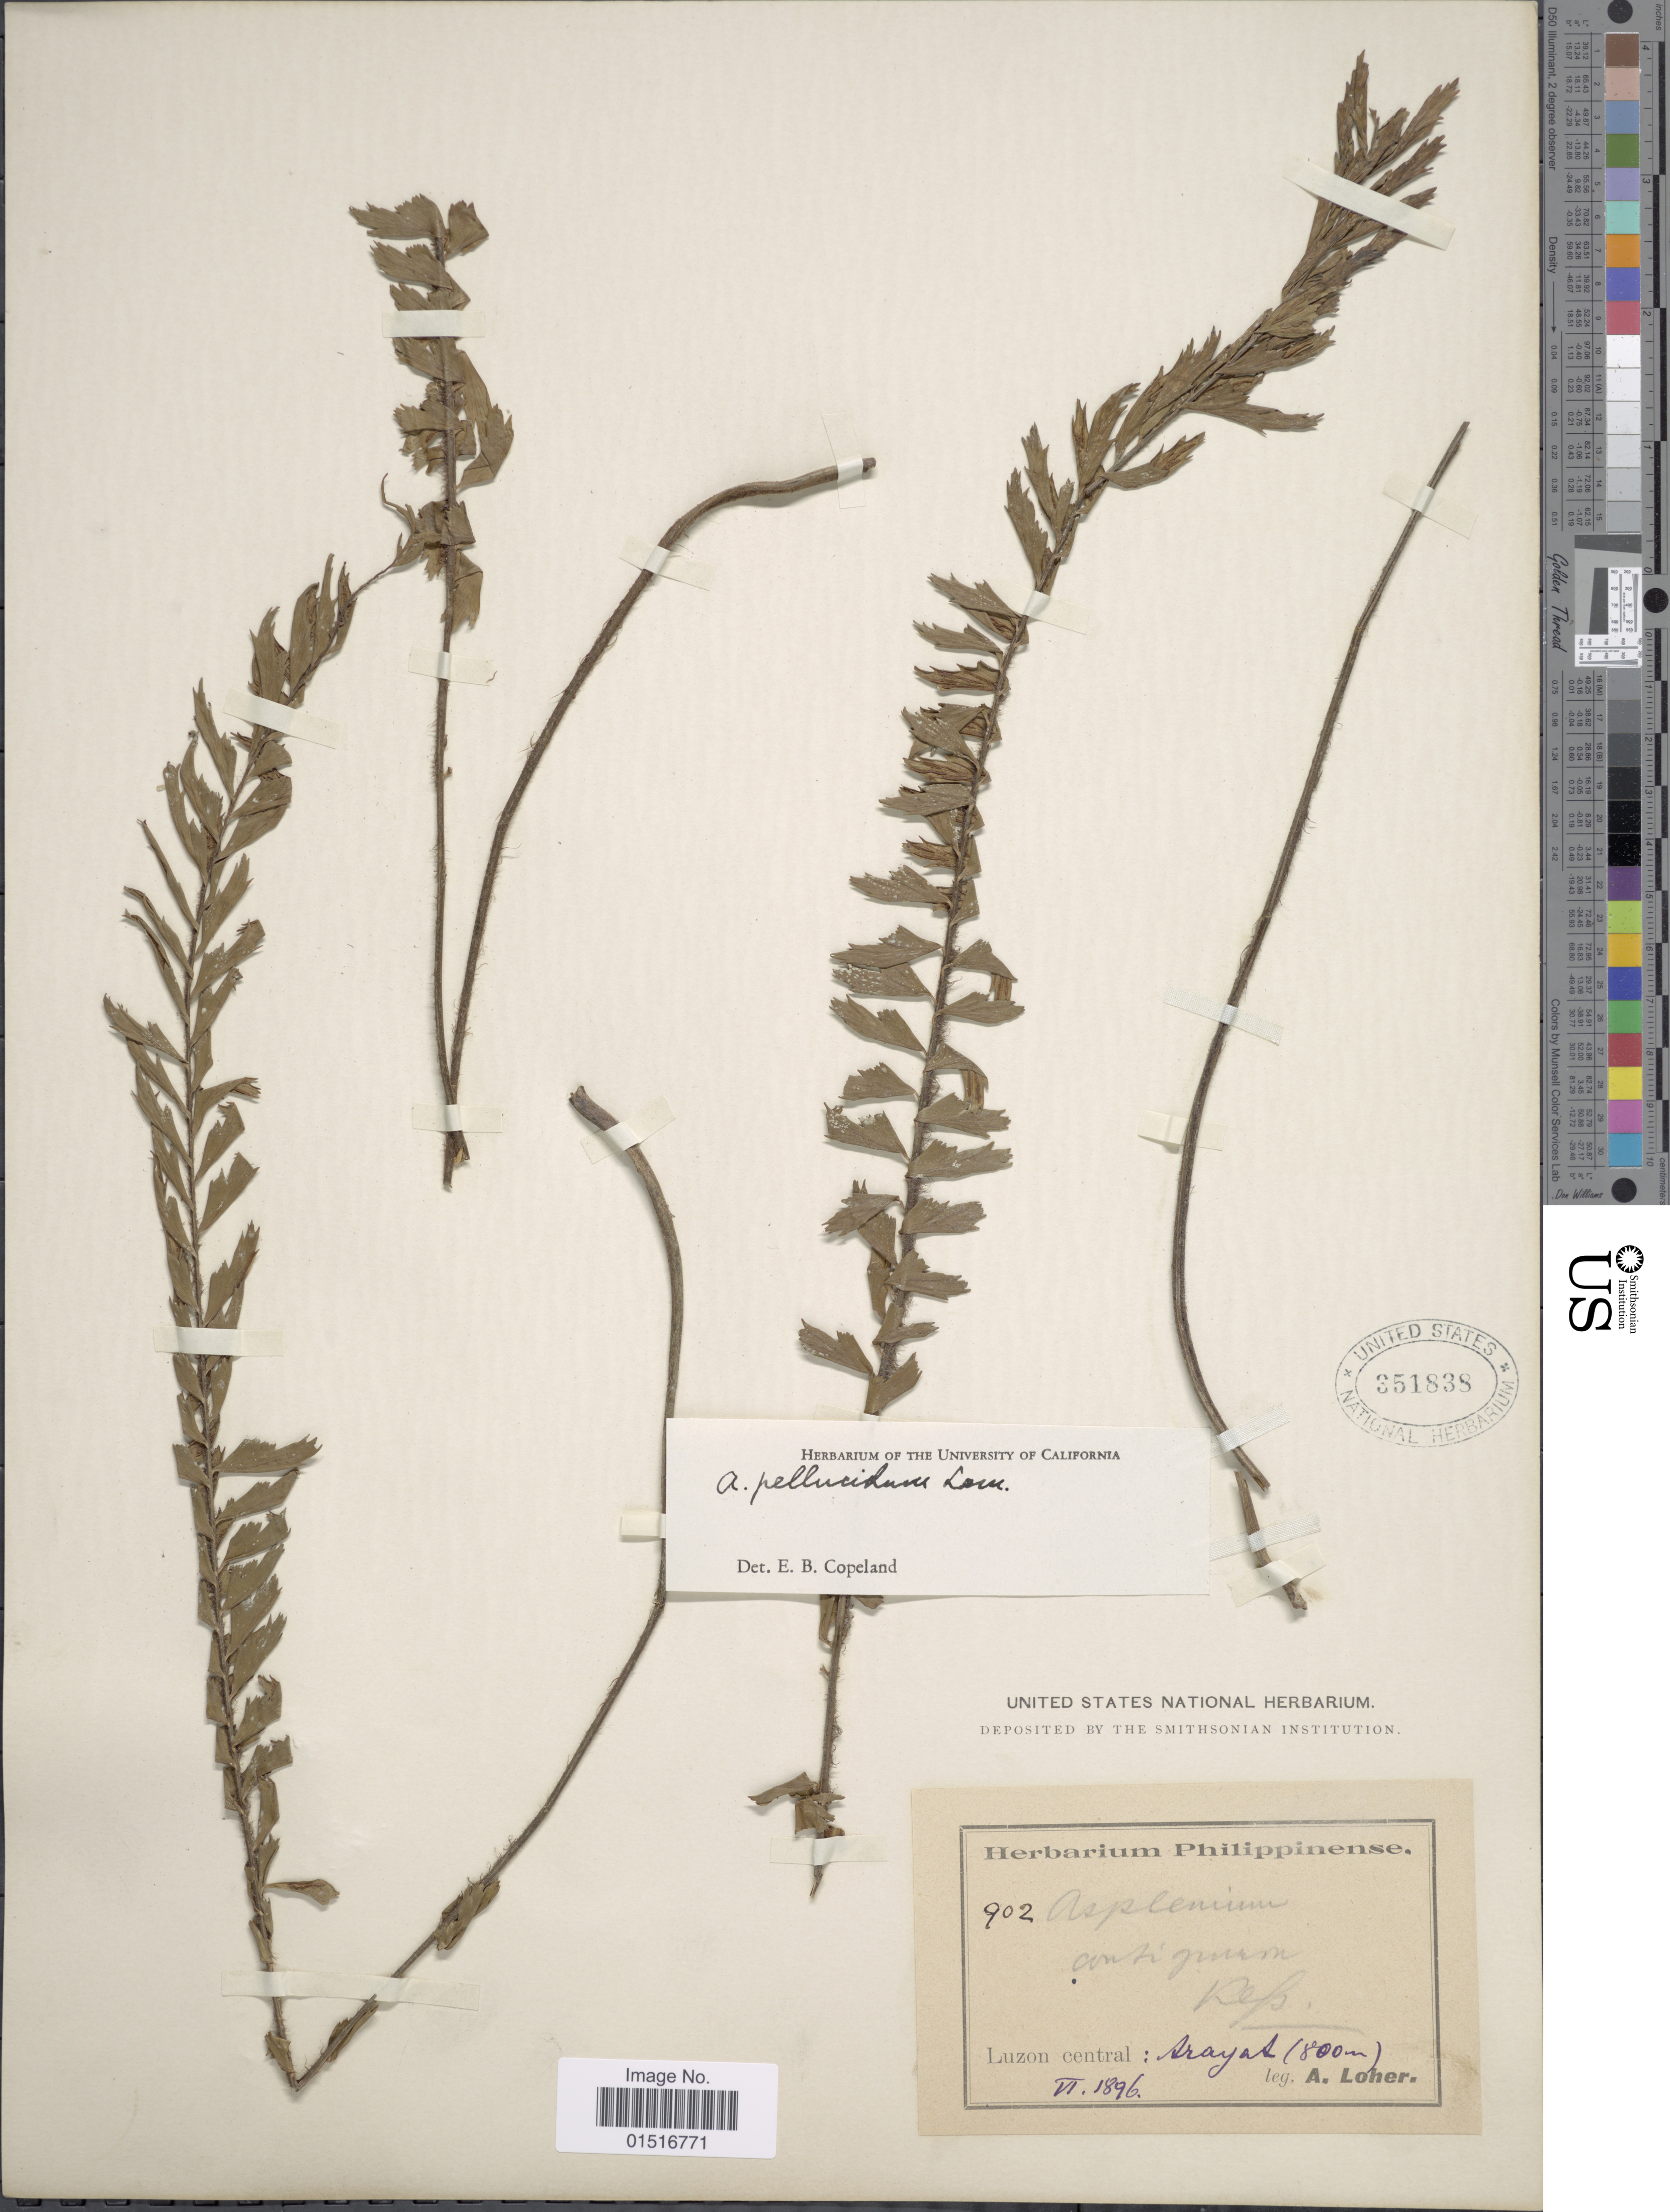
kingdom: Plantae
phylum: Tracheophyta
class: Polypodiopsida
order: Polypodiales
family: Aspleniaceae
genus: Asplenium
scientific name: Asplenium pellucidum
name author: Lam.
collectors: A. Loher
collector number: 902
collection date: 1896-06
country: Philippines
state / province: Central Luzon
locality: Arayat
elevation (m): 800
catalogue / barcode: US 351838